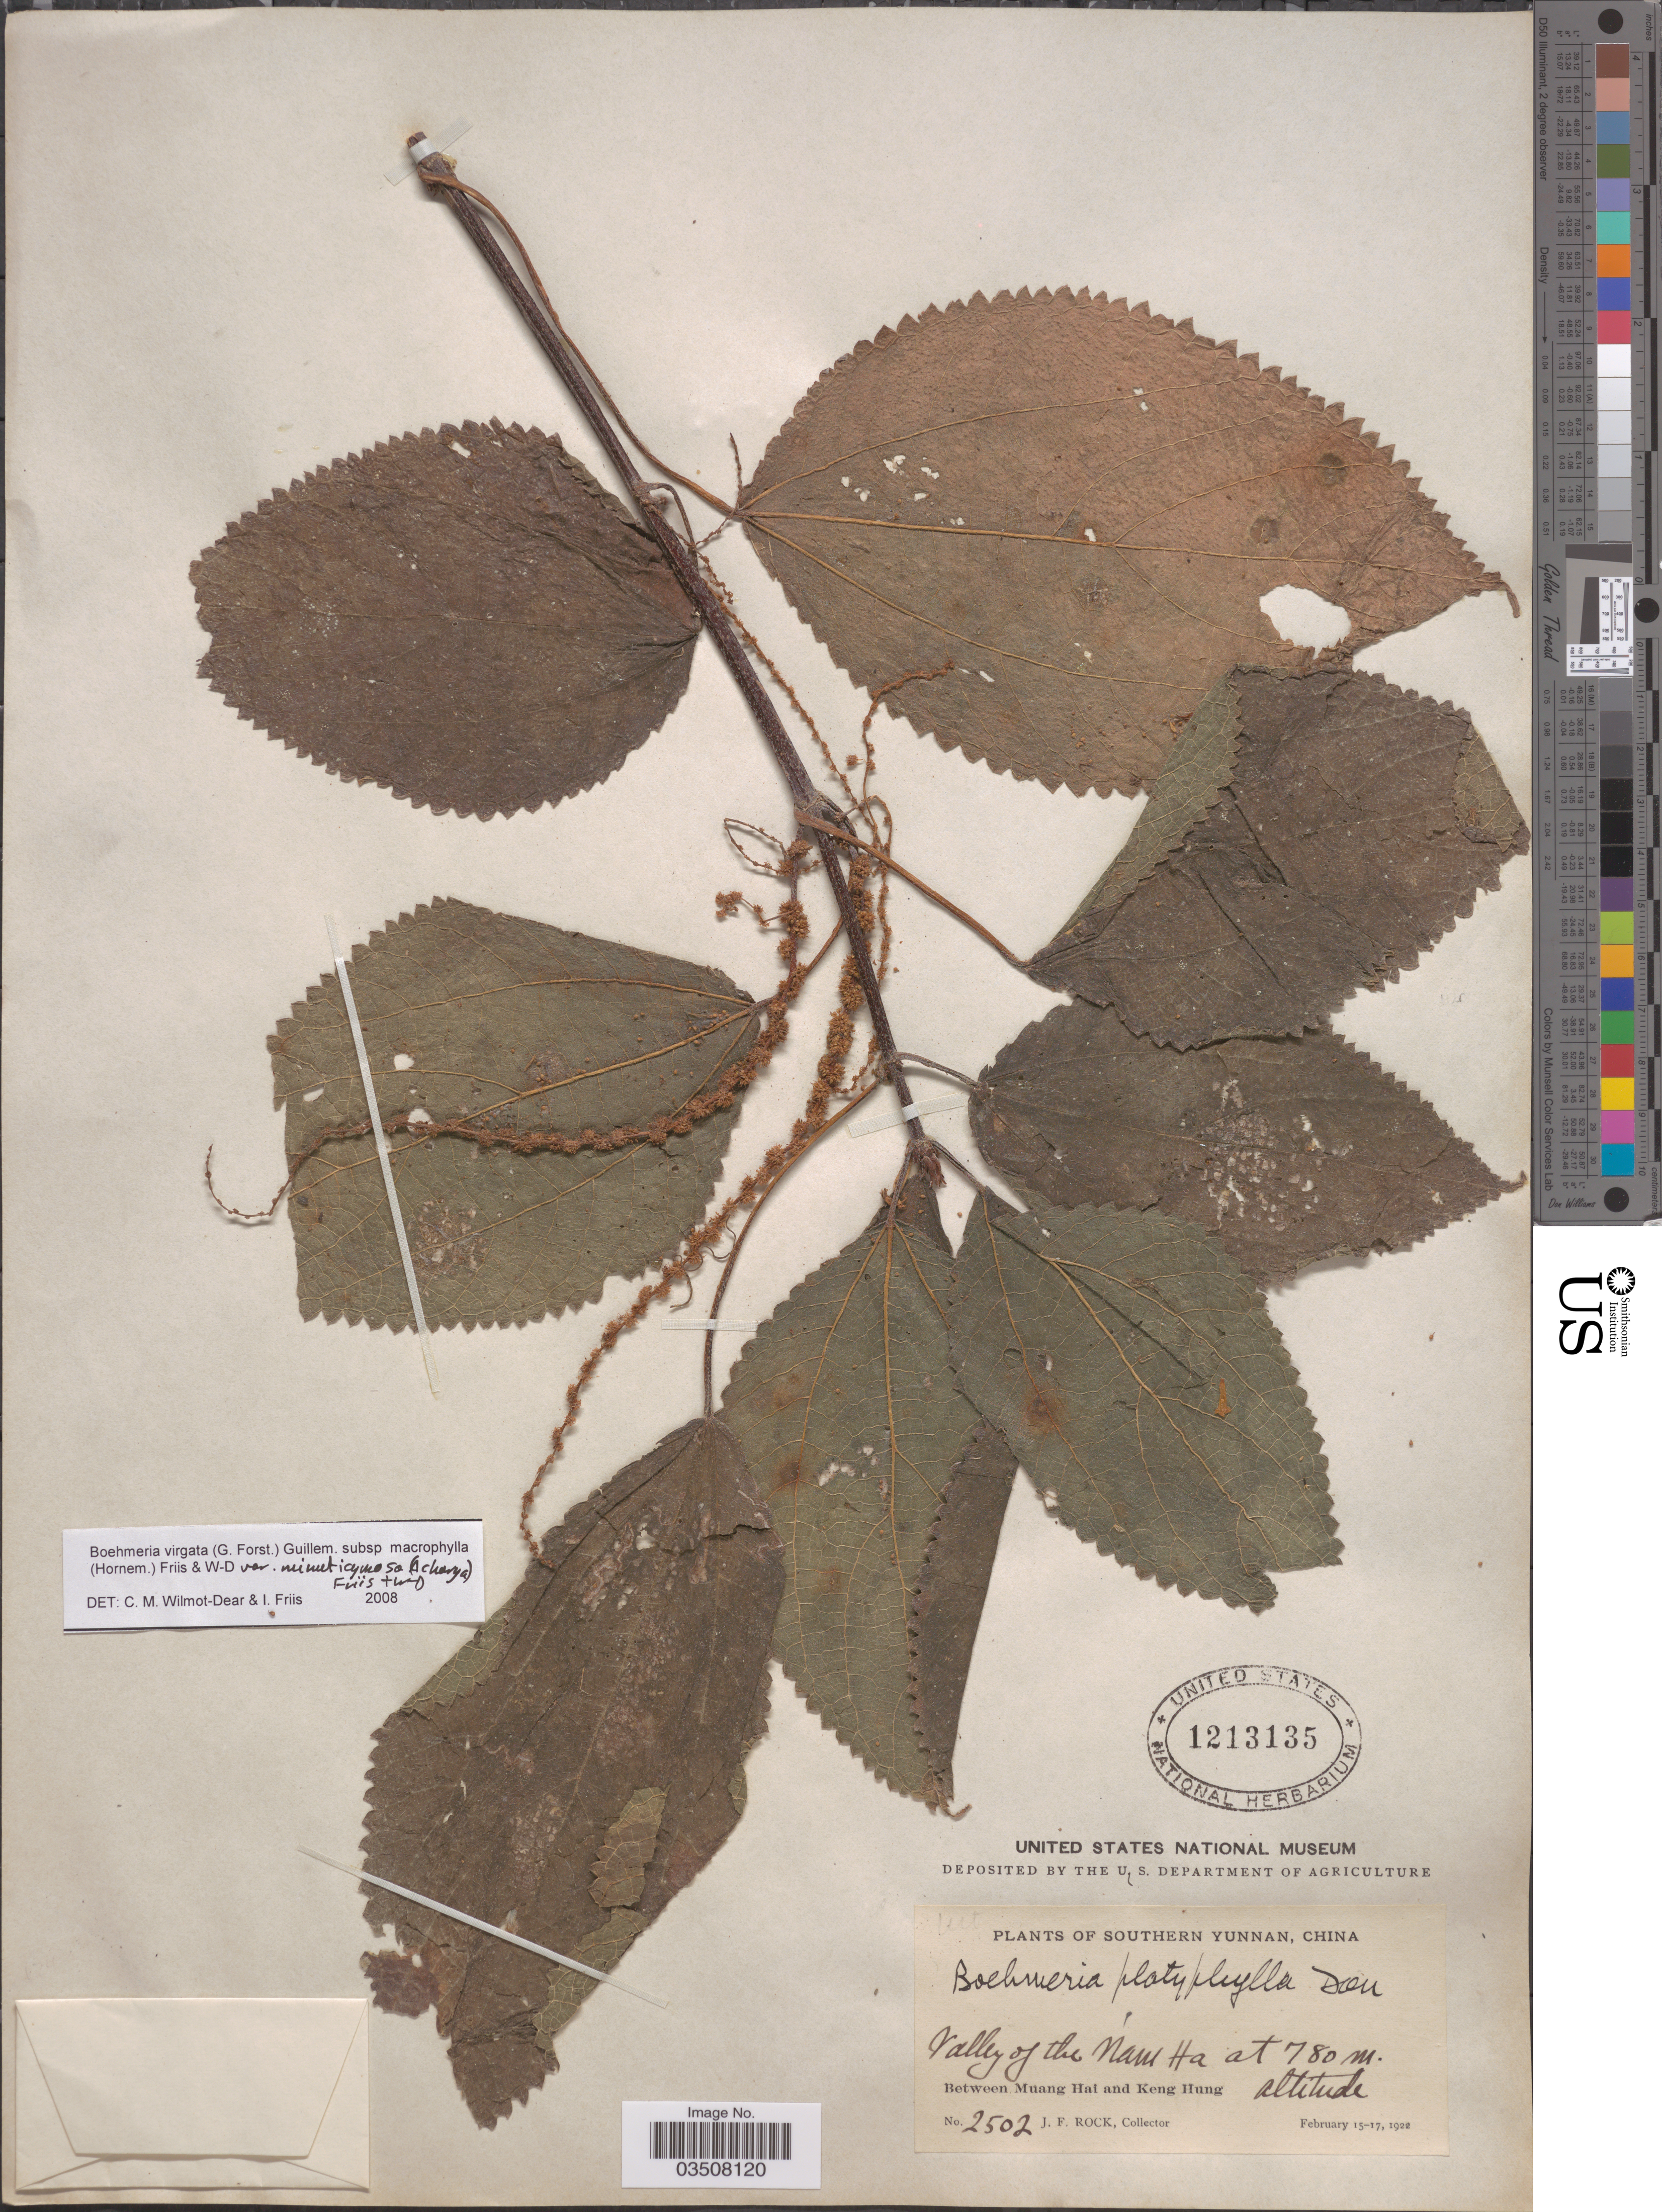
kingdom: Plantae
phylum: Tracheophyta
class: Magnoliopsida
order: Rosales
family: Urticaceae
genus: Boehmeria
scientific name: Boehmeria virgata var. minuticymosa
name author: Acharya et al.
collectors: J. Rock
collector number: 2502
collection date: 1922-02-15/1922-02-17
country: China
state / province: Yunnan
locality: Southern Yunnan. Valley of the Nam Ha. Between Muang Hai and Keng Hung.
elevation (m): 780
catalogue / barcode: US 1213135